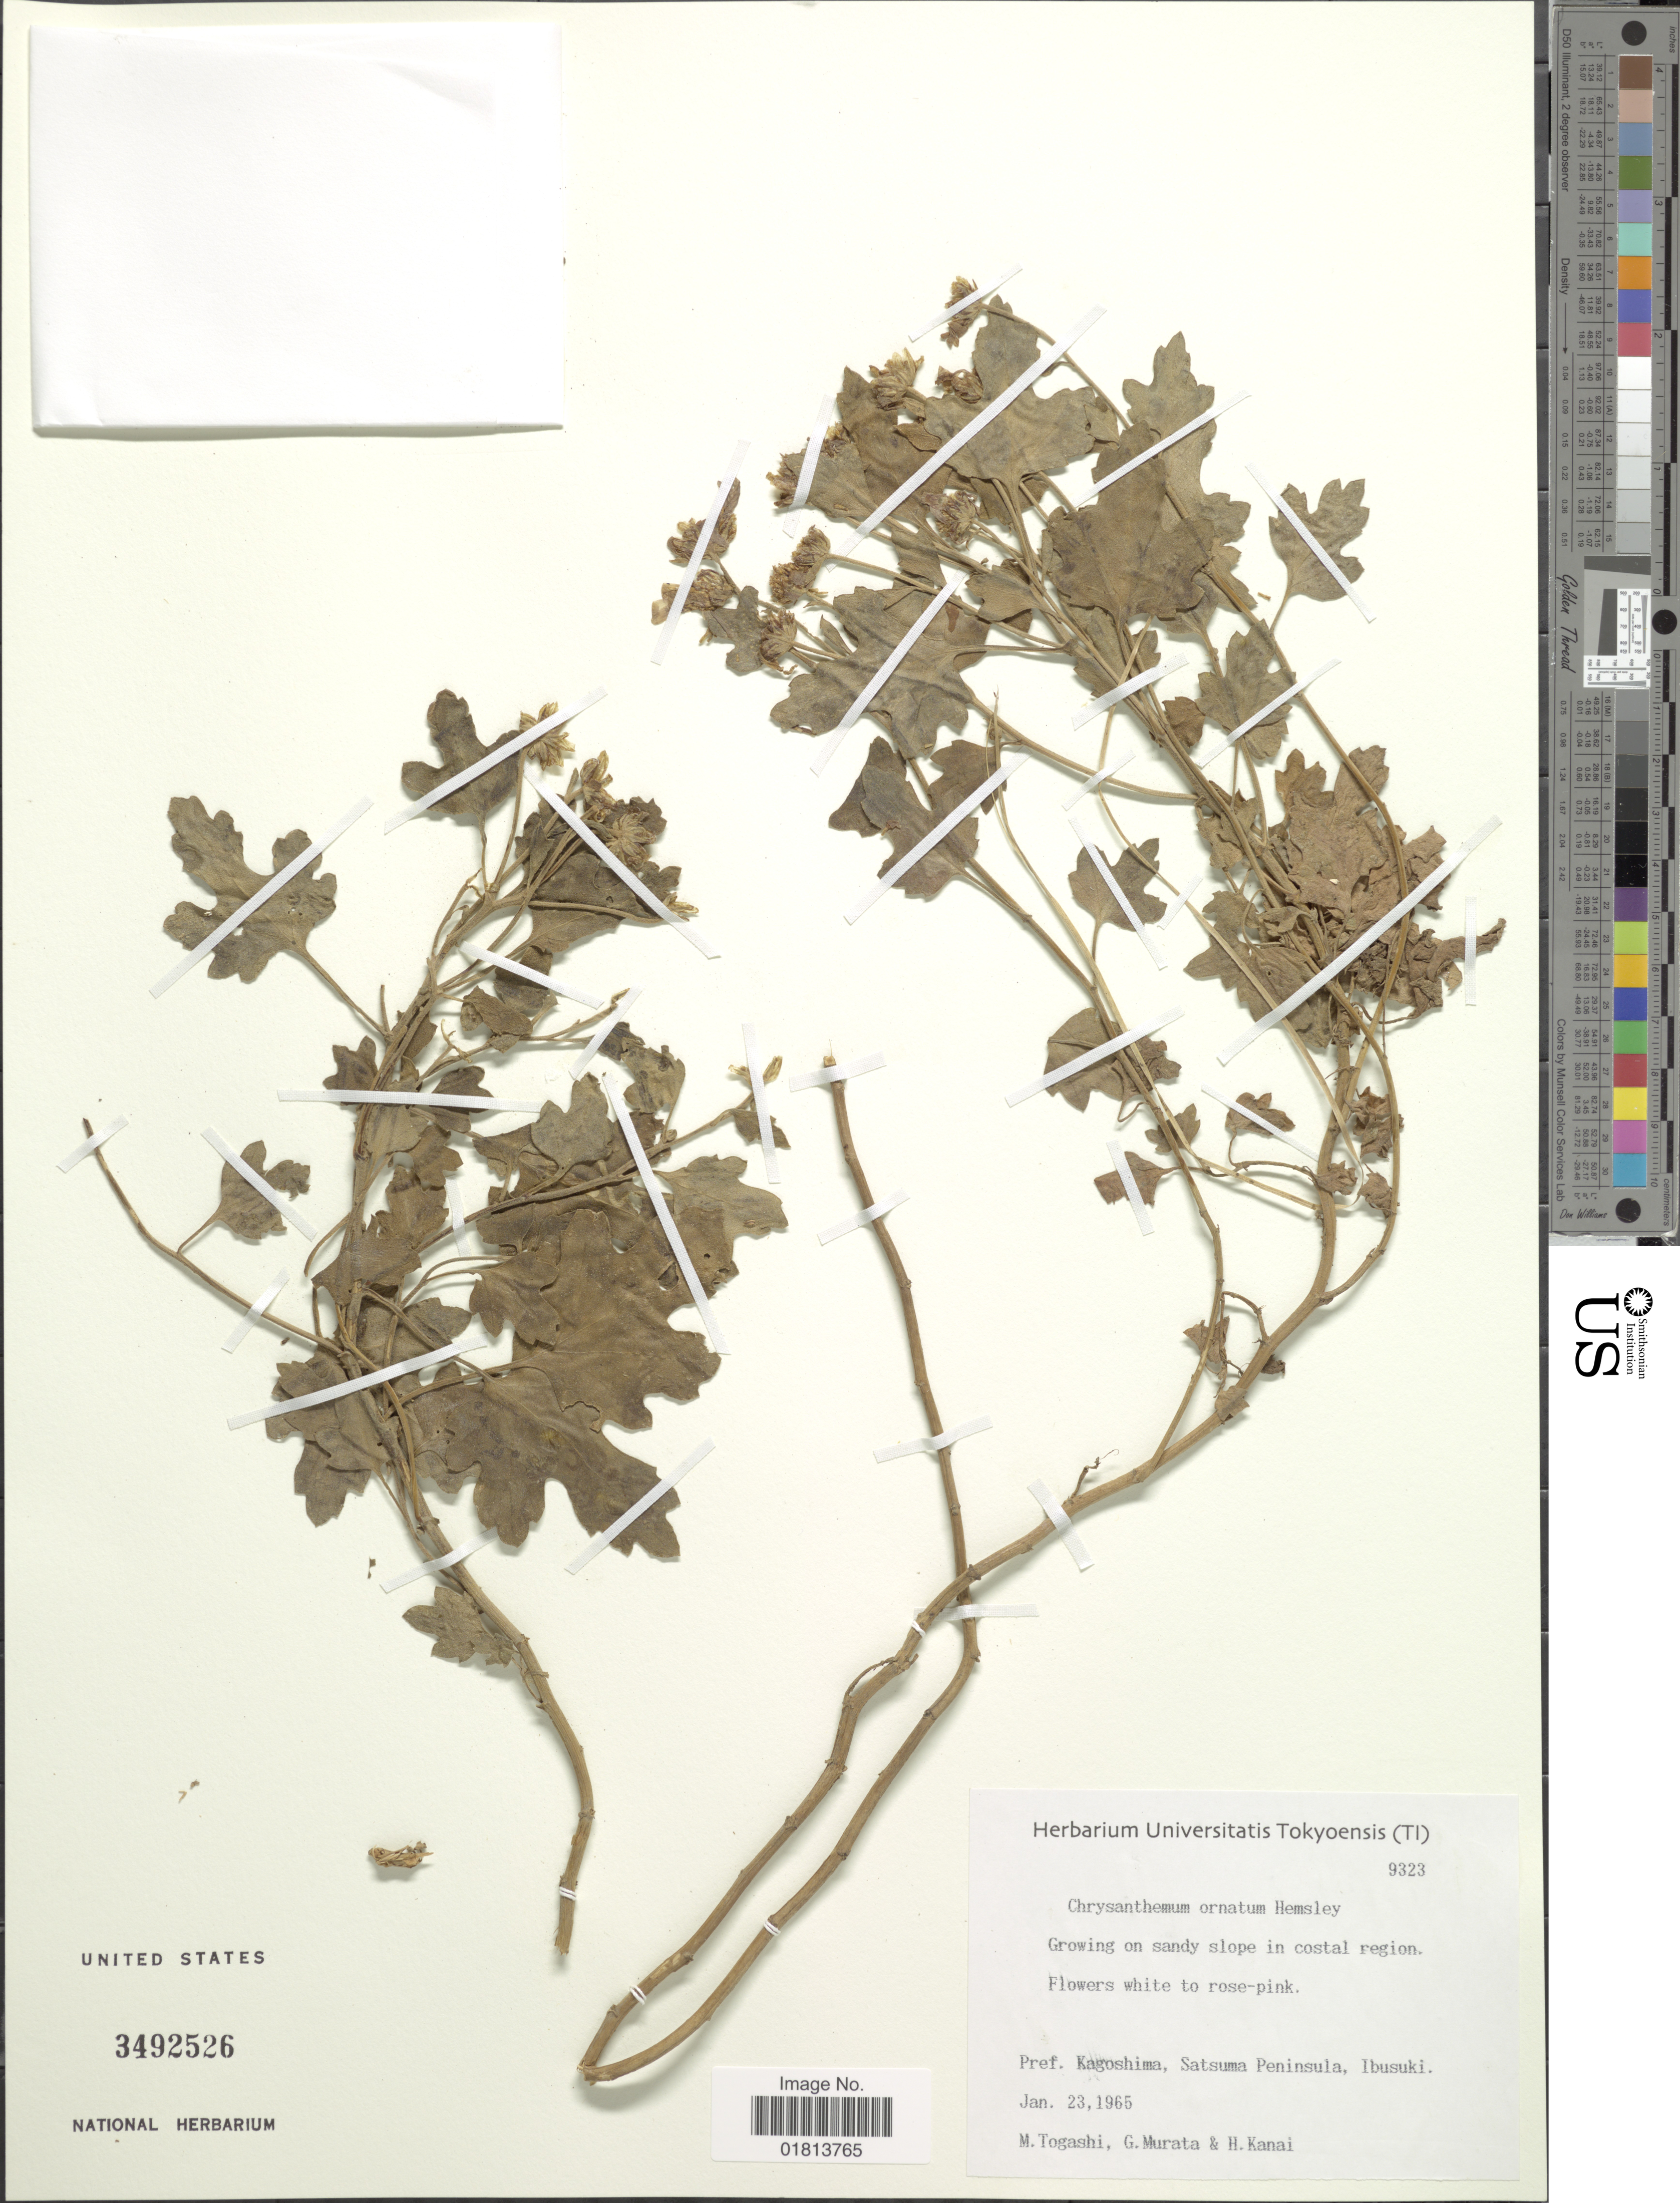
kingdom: Plantae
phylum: Tracheophyta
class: Magnoliopsida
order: Asterales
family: Asteraceae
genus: Dendranthema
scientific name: Dendranthema ornatum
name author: Hemsl.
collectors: M. Togashi, G. Murata & H. Kanai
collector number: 9323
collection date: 1965-01-23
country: Japan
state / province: Kagosima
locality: Pref. Kagoshima, Satsuma Peninsula, Ibusuki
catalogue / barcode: US 3492526